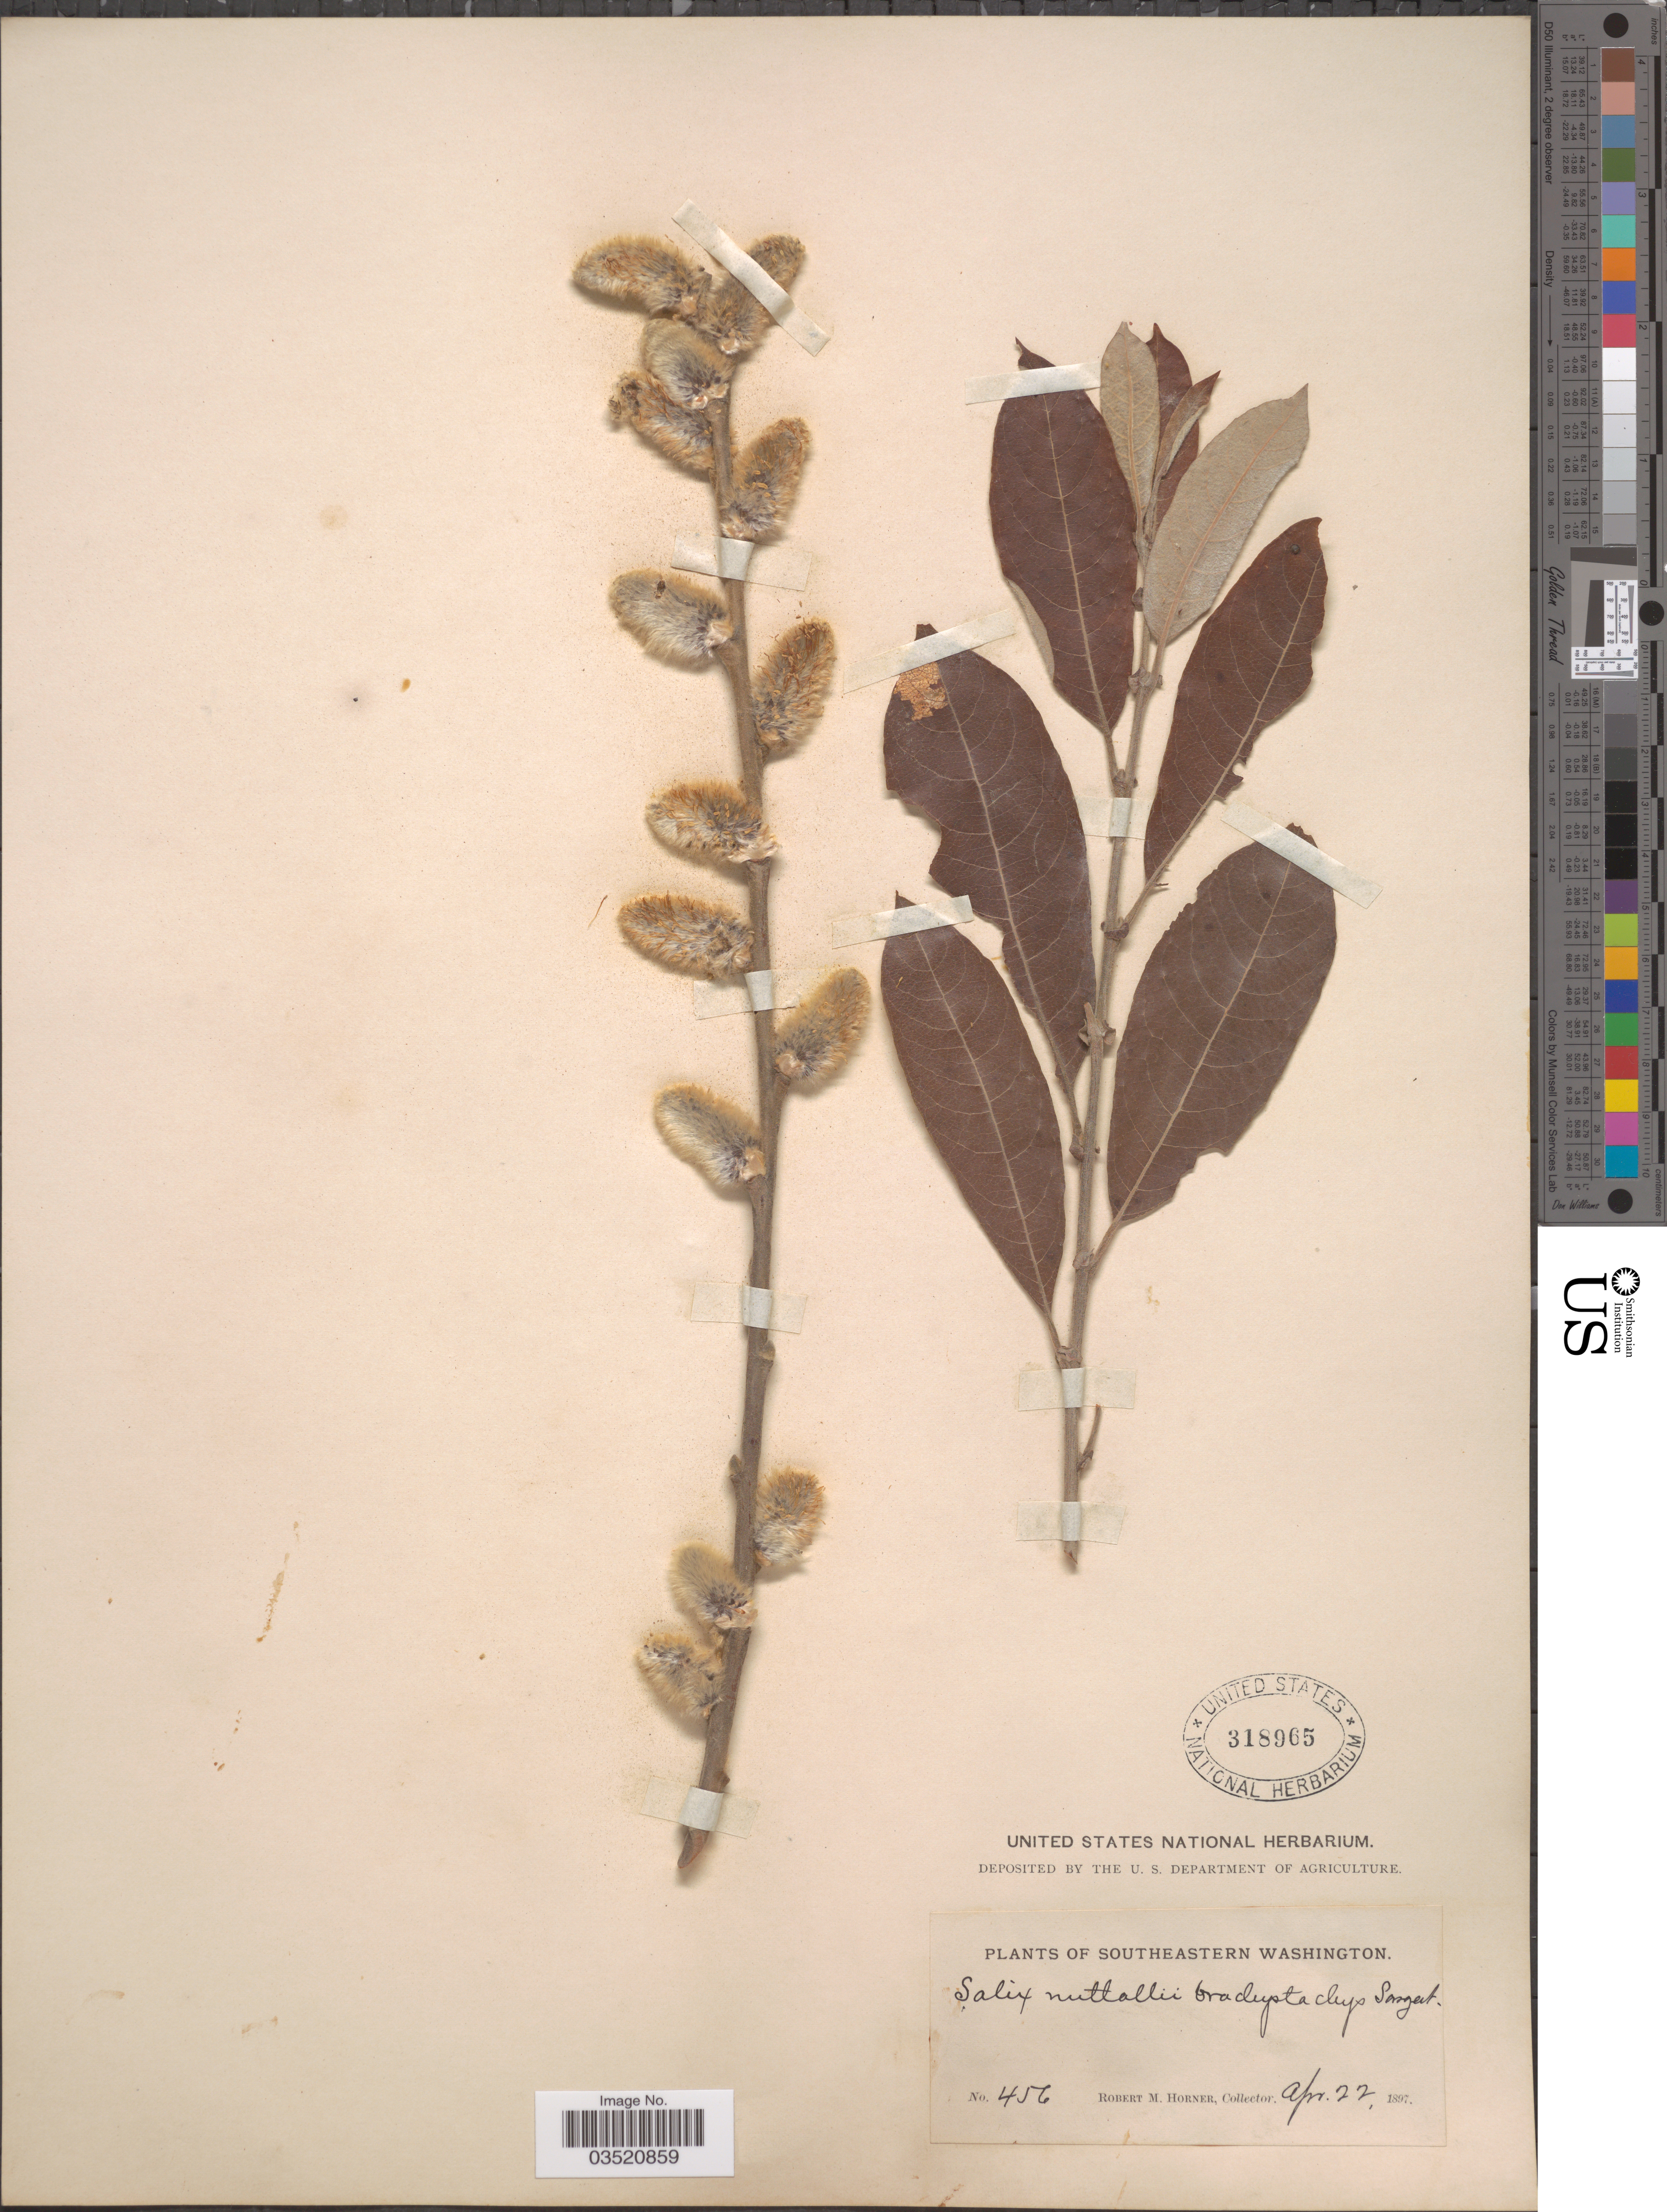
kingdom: Plantae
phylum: Tracheophyta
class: Magnoliopsida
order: Malpighiales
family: Salicaceae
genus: Salix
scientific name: Salix scouleriana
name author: Barratt ex Hook.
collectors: R. Horner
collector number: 456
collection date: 1897-04-22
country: United States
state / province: Washington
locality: Southeastern Washington.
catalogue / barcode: US 318965